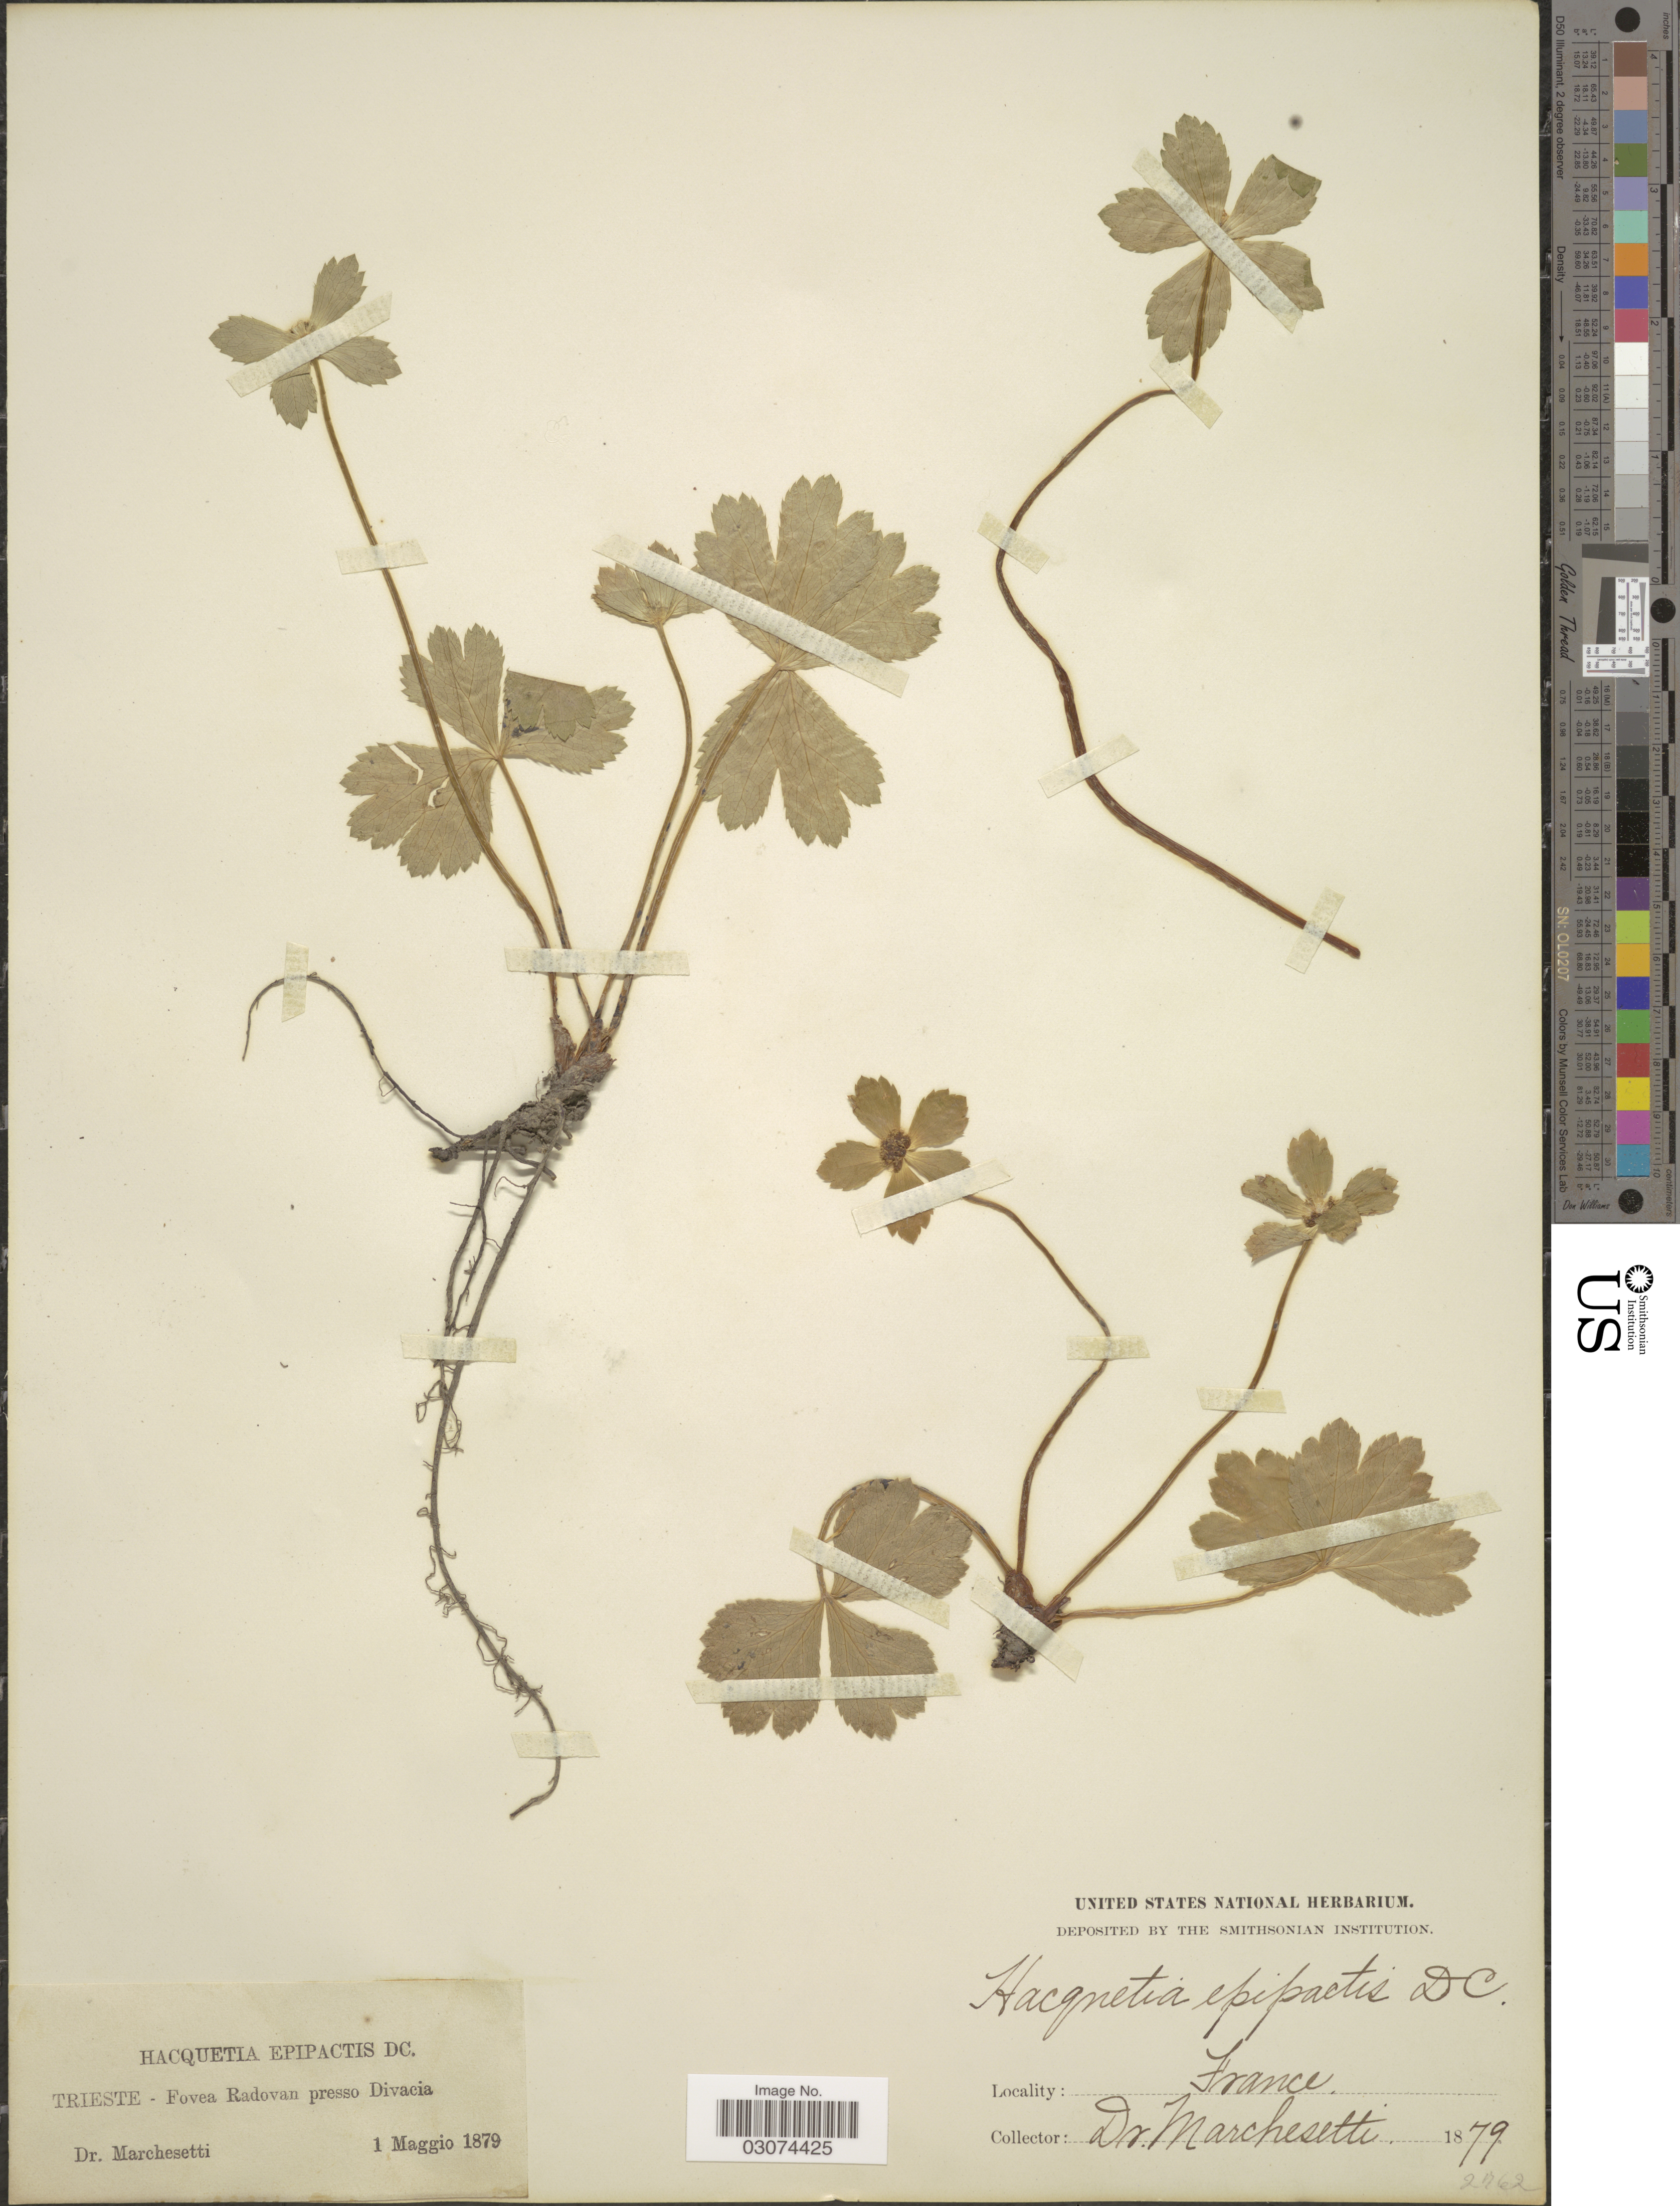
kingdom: Plantae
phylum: Tracheophyta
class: Magnoliopsida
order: Apiales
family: Apiaceae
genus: Hacquetia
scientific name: Hacquetia epipactis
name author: (Scop.) DC.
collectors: -. Marchesetti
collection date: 1879-05-01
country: Italy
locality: Trieste - Fovea Radovan presso Divacia.